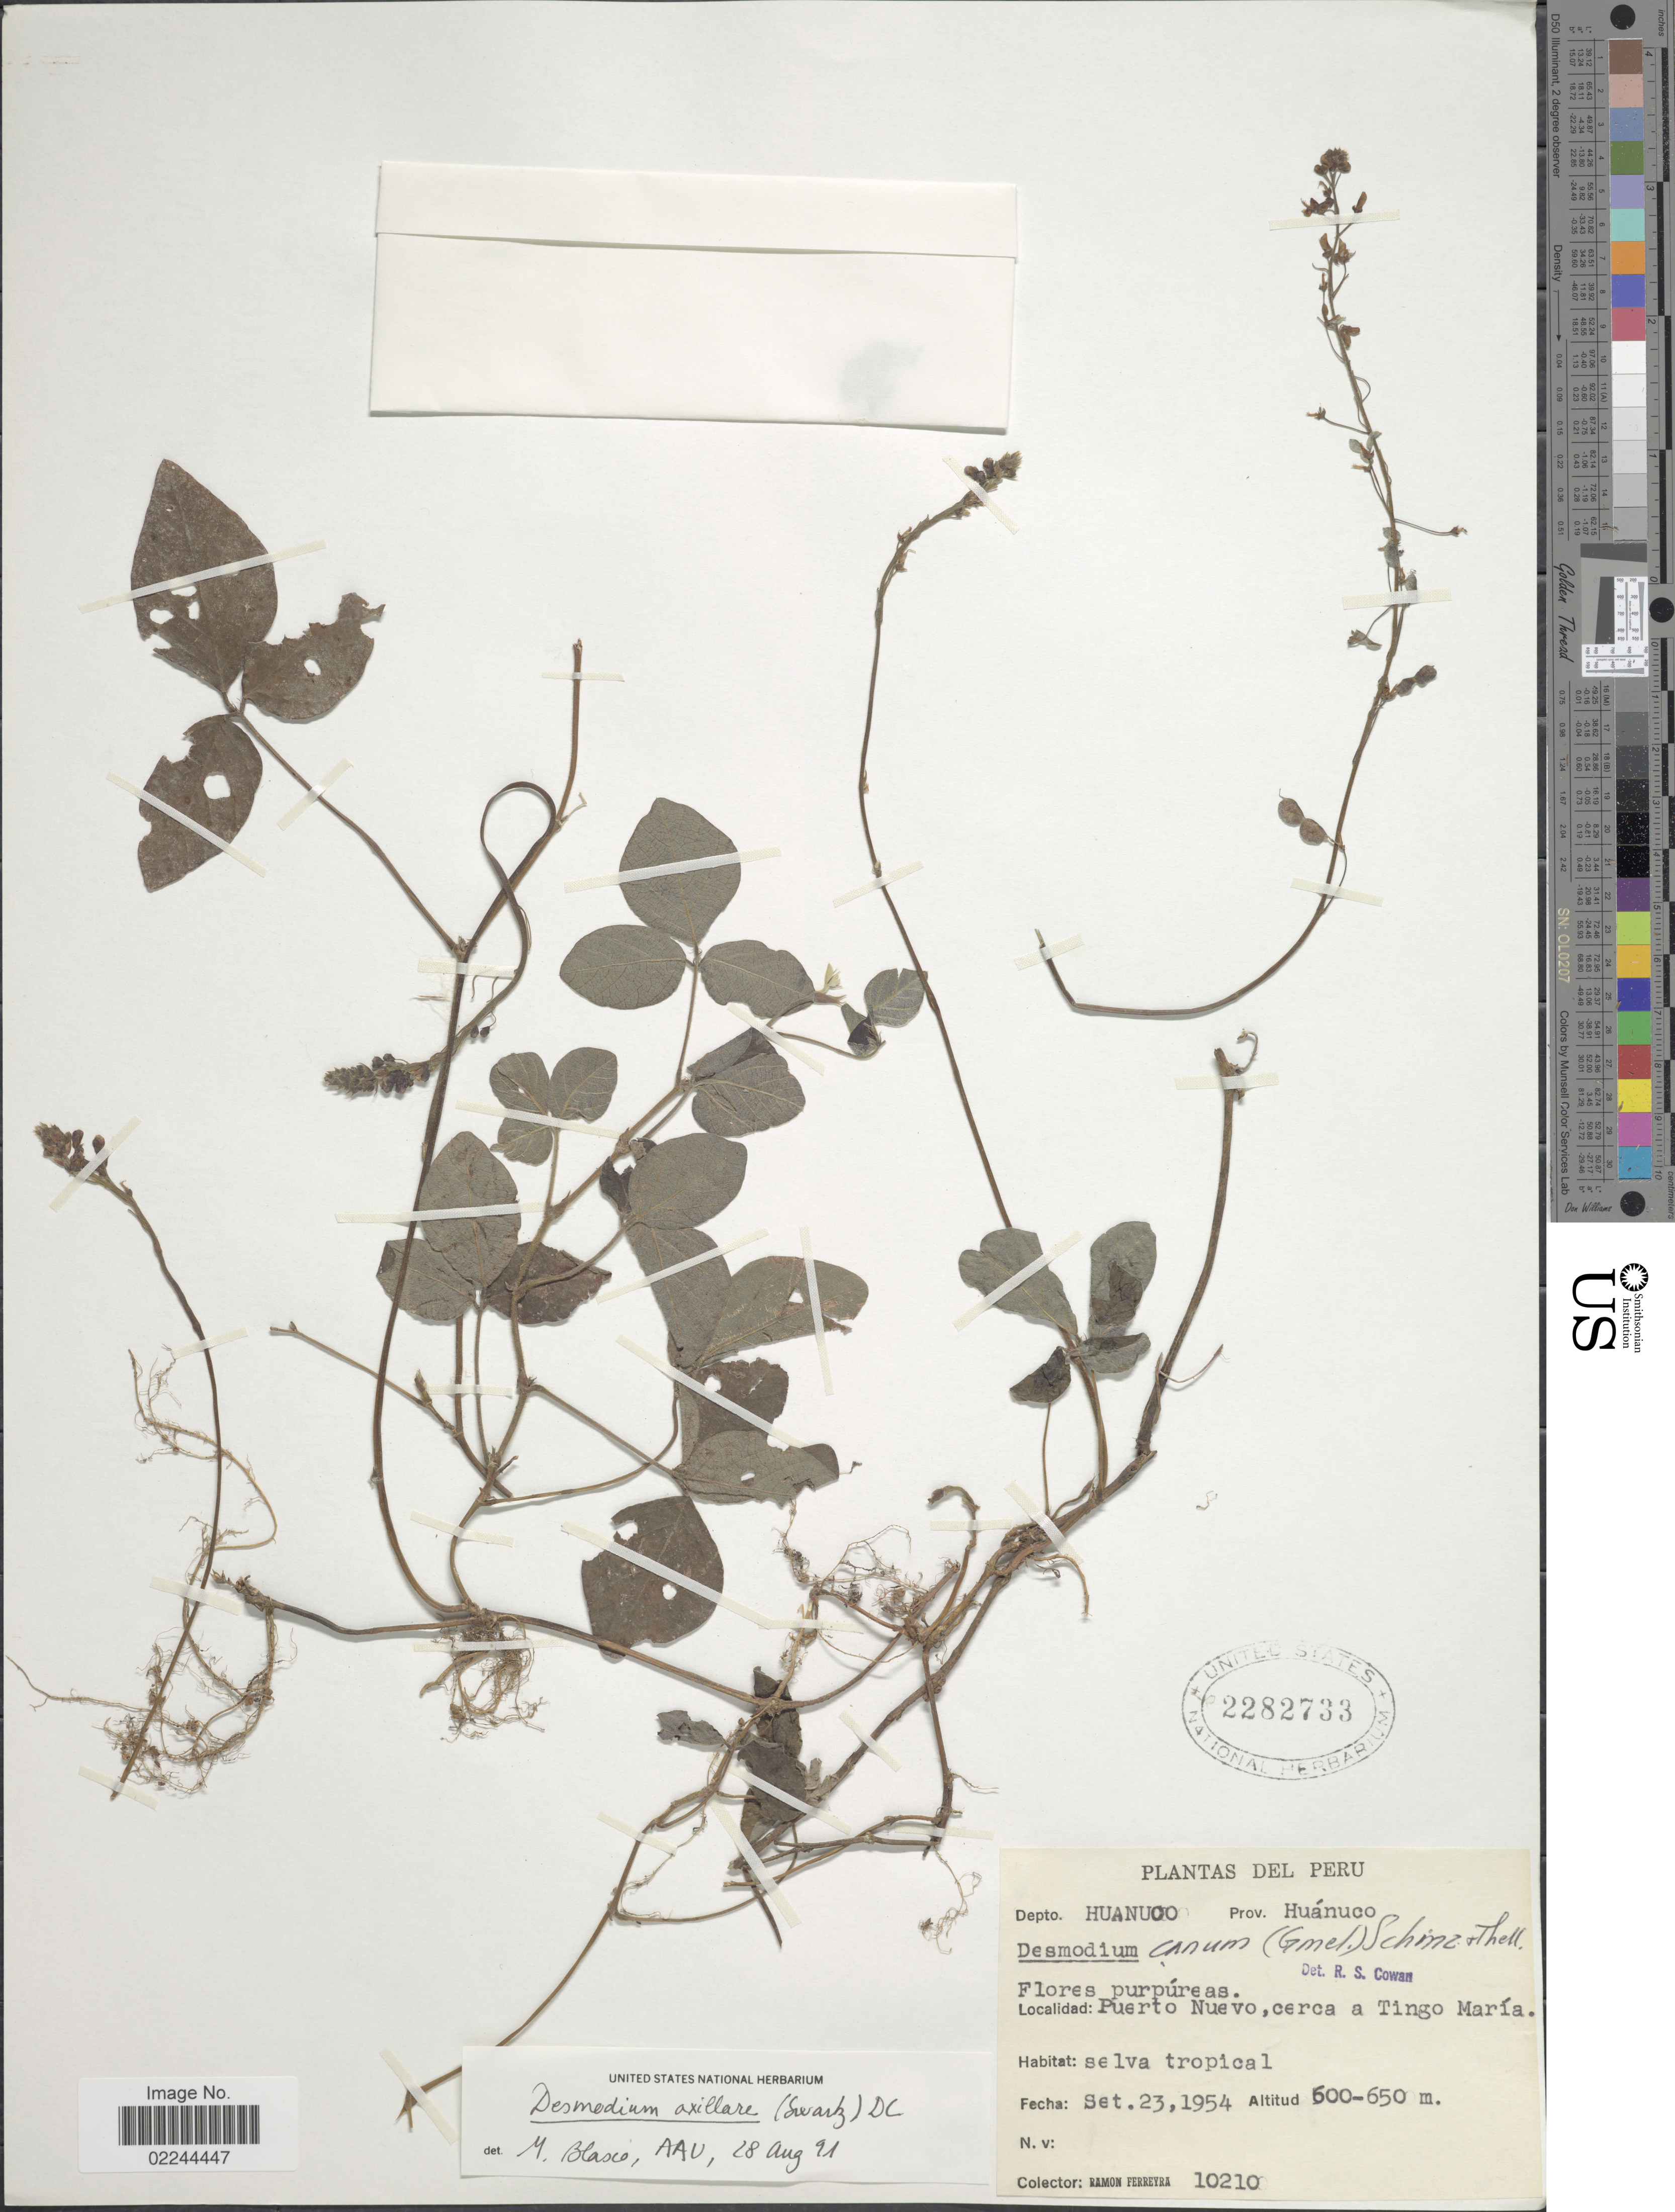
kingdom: Plantae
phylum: Tracheophyta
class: Magnoliopsida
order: Fabales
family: Fabaceae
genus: Desmodium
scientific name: Desmodium axillare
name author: (Sw.) DC.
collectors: R. A. Ferreyra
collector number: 10210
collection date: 1954-09-23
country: Peru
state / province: Huánuco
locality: Depto. Huanuco. Prov. Huanuco. Puerto Nuevo, cerca a Tingo Maria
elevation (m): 600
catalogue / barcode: US 2282733